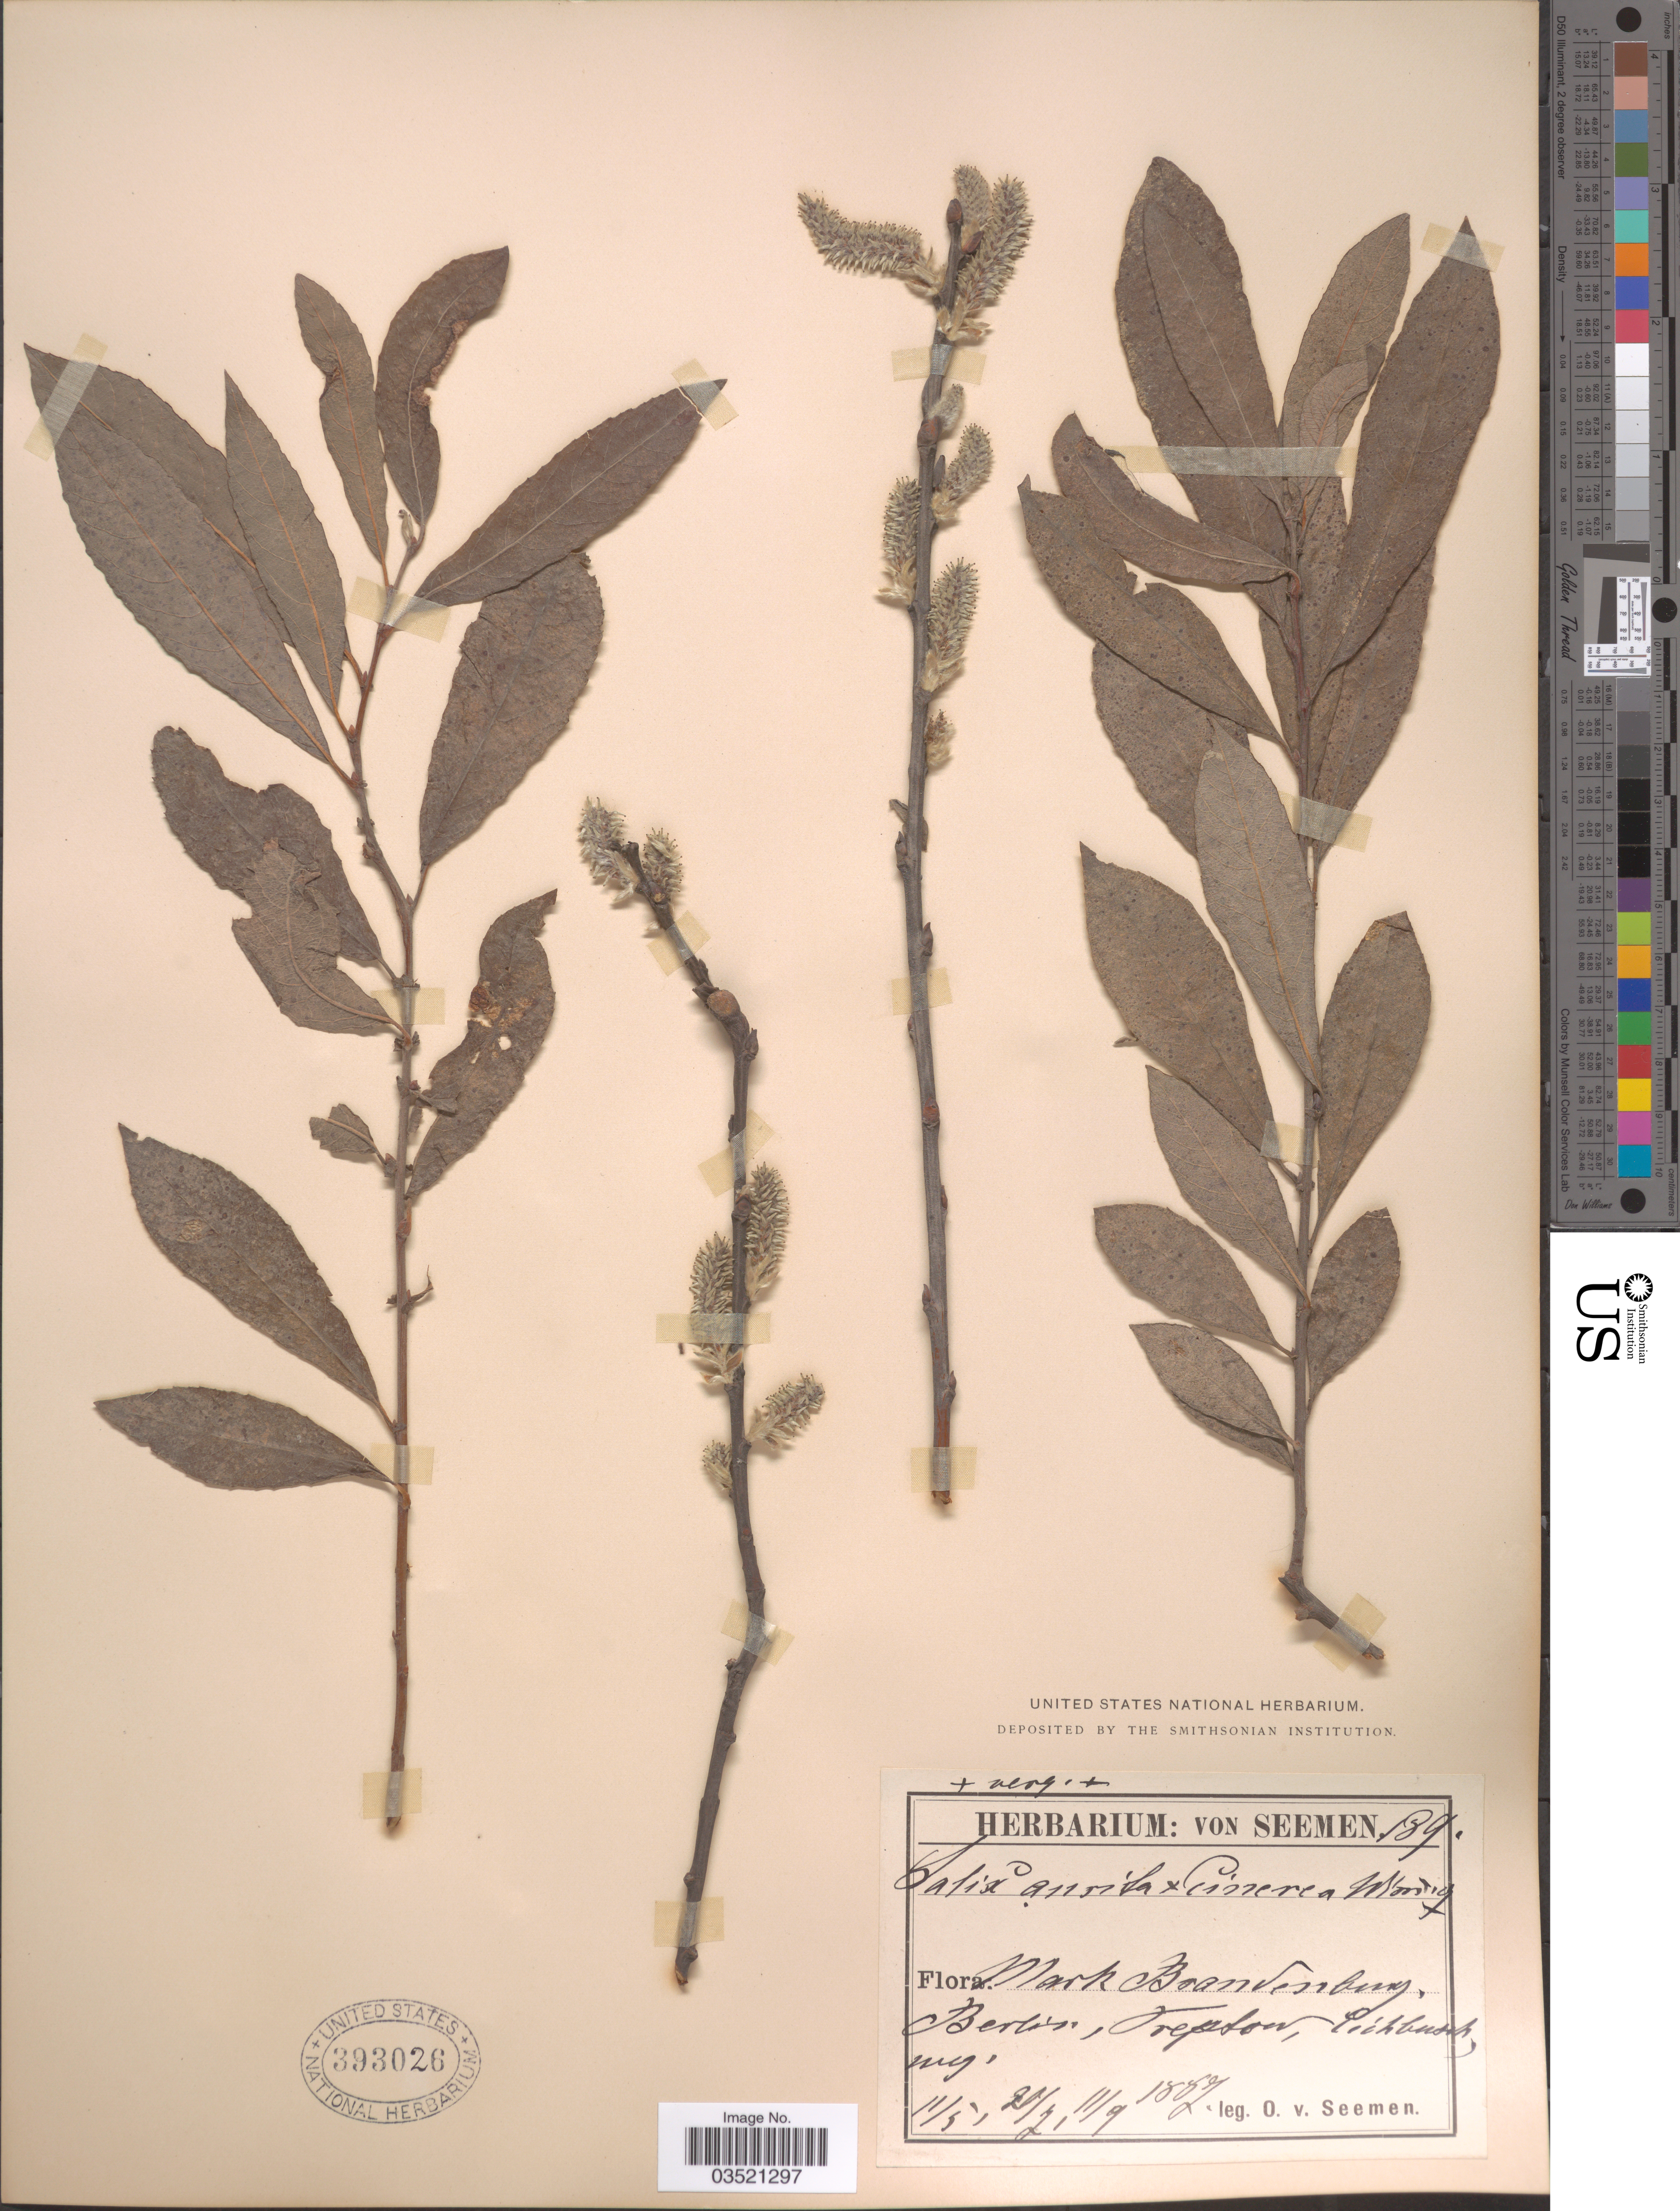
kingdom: Plantae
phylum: Tracheophyta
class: Magnoliopsida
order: Malpighiales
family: Salicaceae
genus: Salix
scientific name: Salix aurita x S. cinerea L.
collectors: K. O. von Seemen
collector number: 189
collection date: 1887-05-11/1887-09-11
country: Germany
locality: Mark Brandenburg, Berlin, Treptow, Eichbuschweg.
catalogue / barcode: US 393026